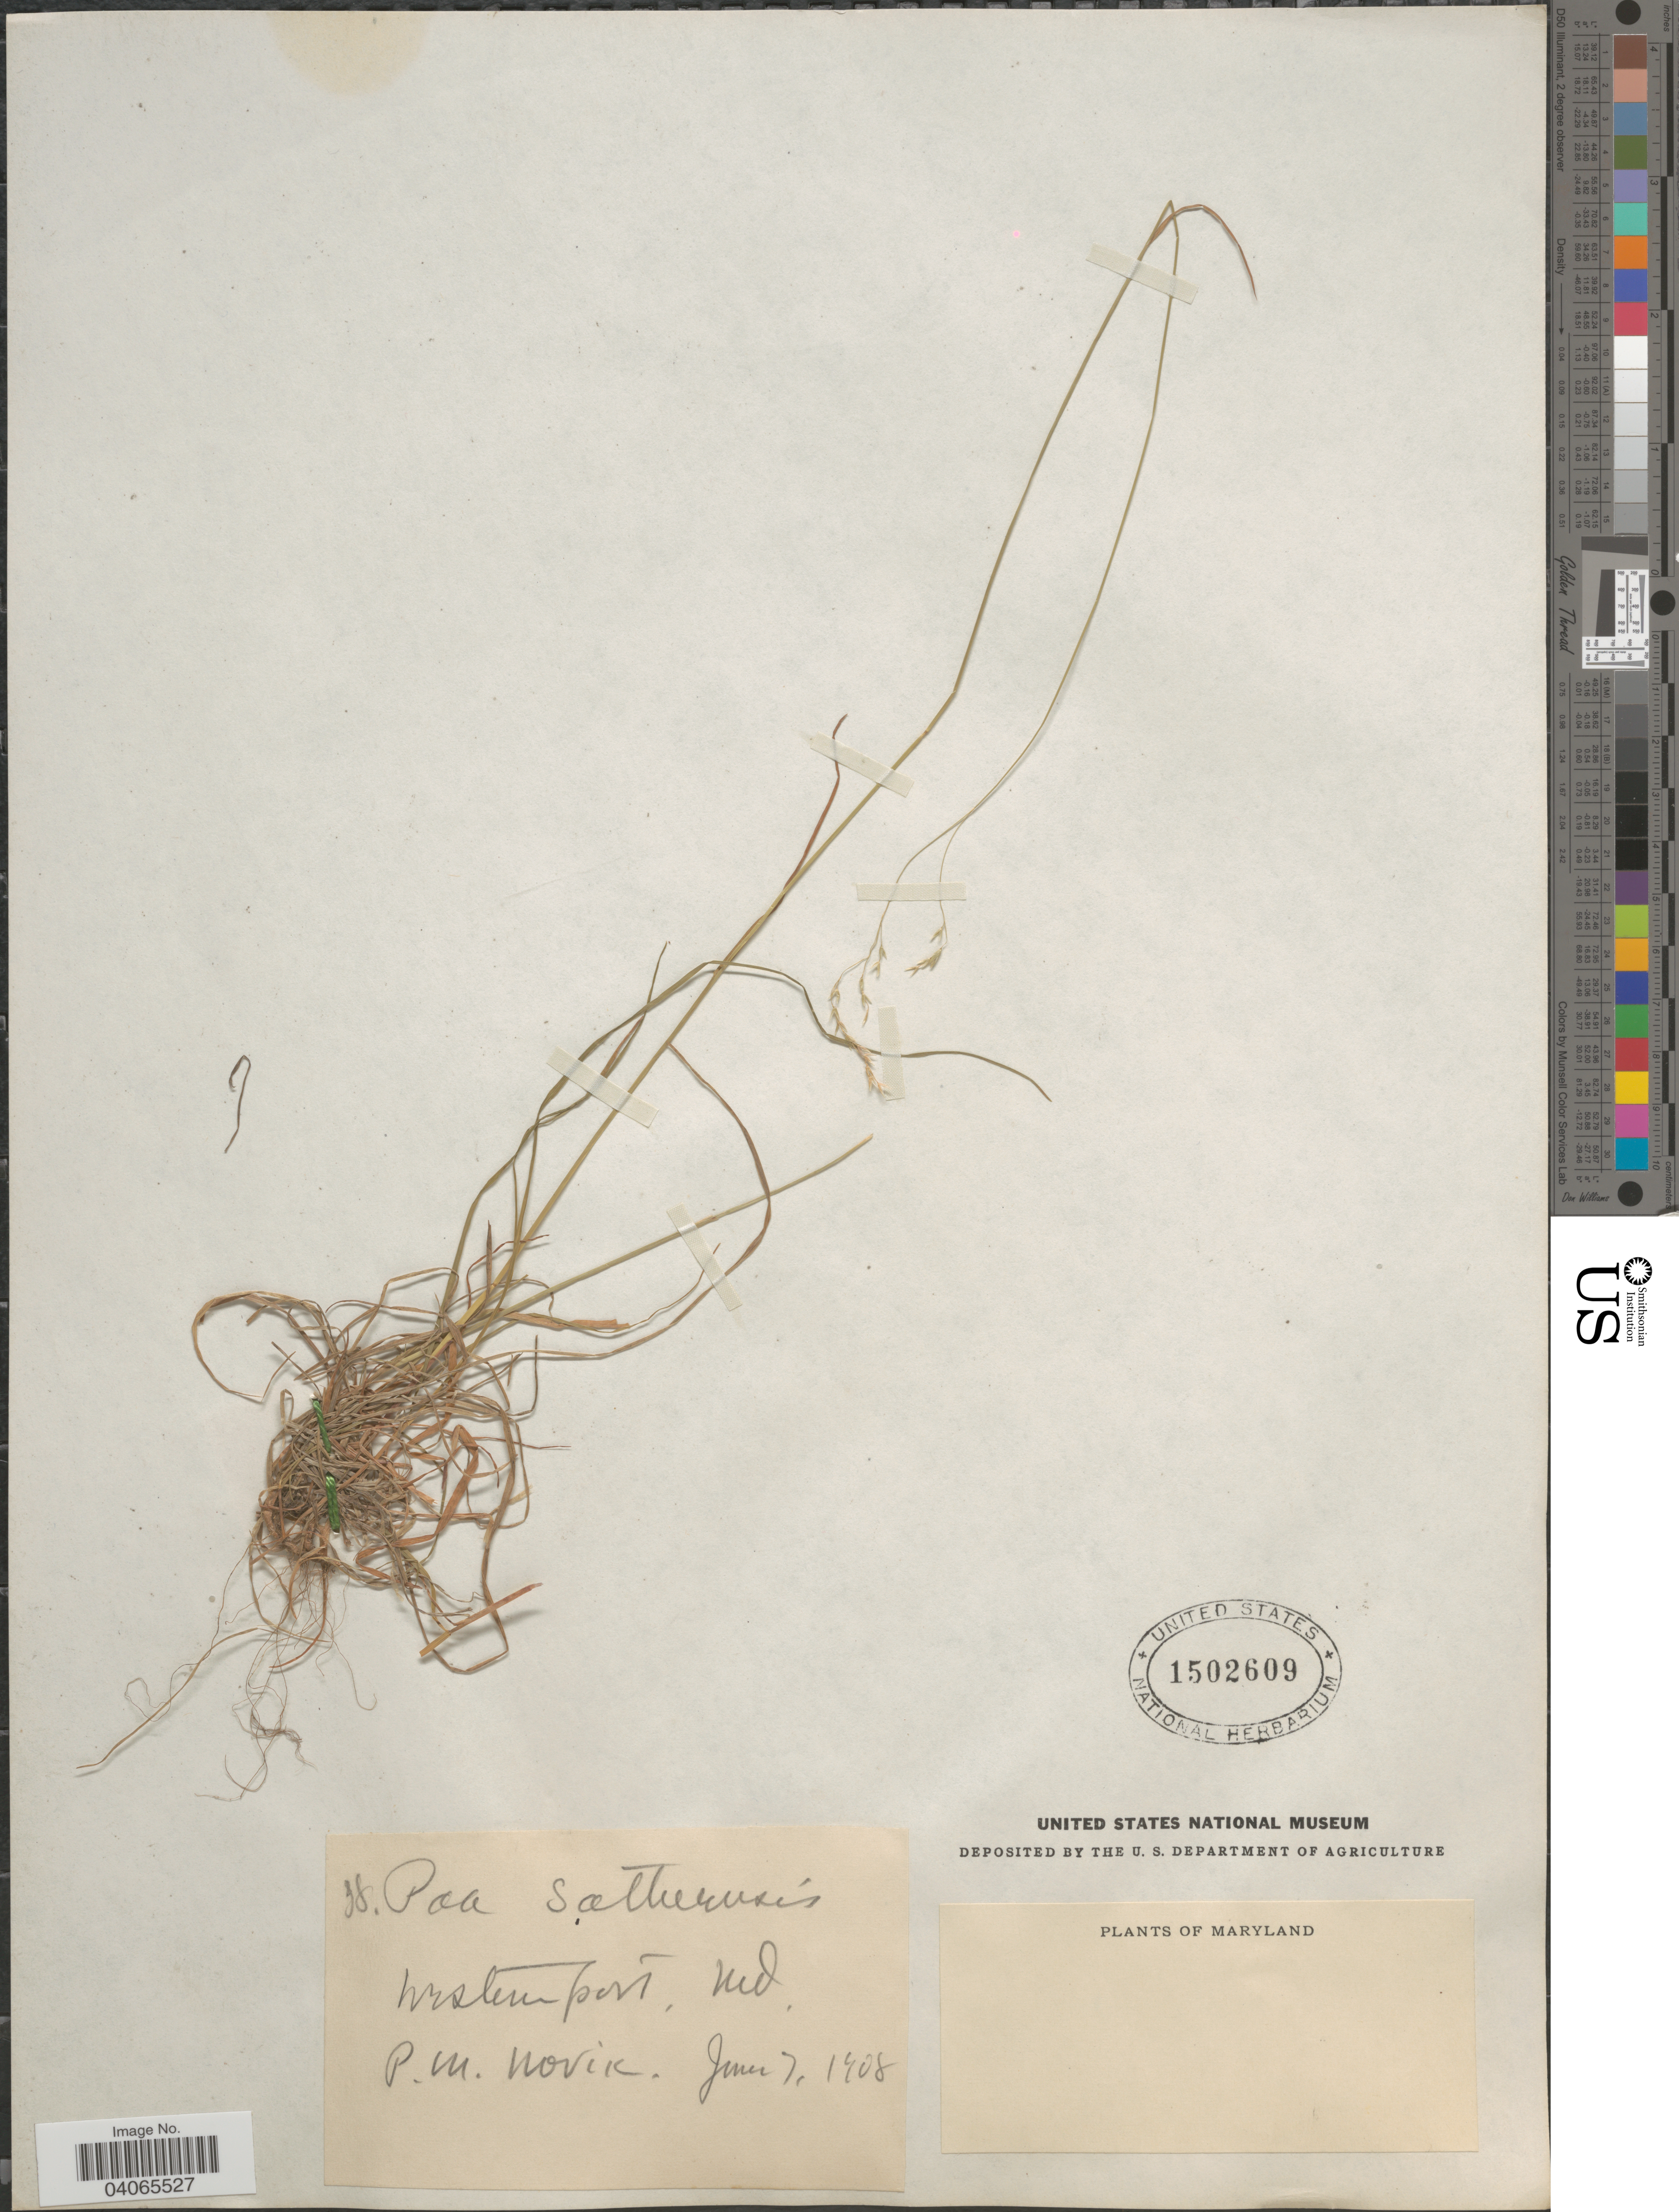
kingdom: Plantae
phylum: Tracheophyta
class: Liliopsida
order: Poales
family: Poaceae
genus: Poa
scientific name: Poa saltuensis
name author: Fernald & Wiegand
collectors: P. Novik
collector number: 38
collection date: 1908-06-07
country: United States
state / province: Maryland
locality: Western Port.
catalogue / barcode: US 1502609